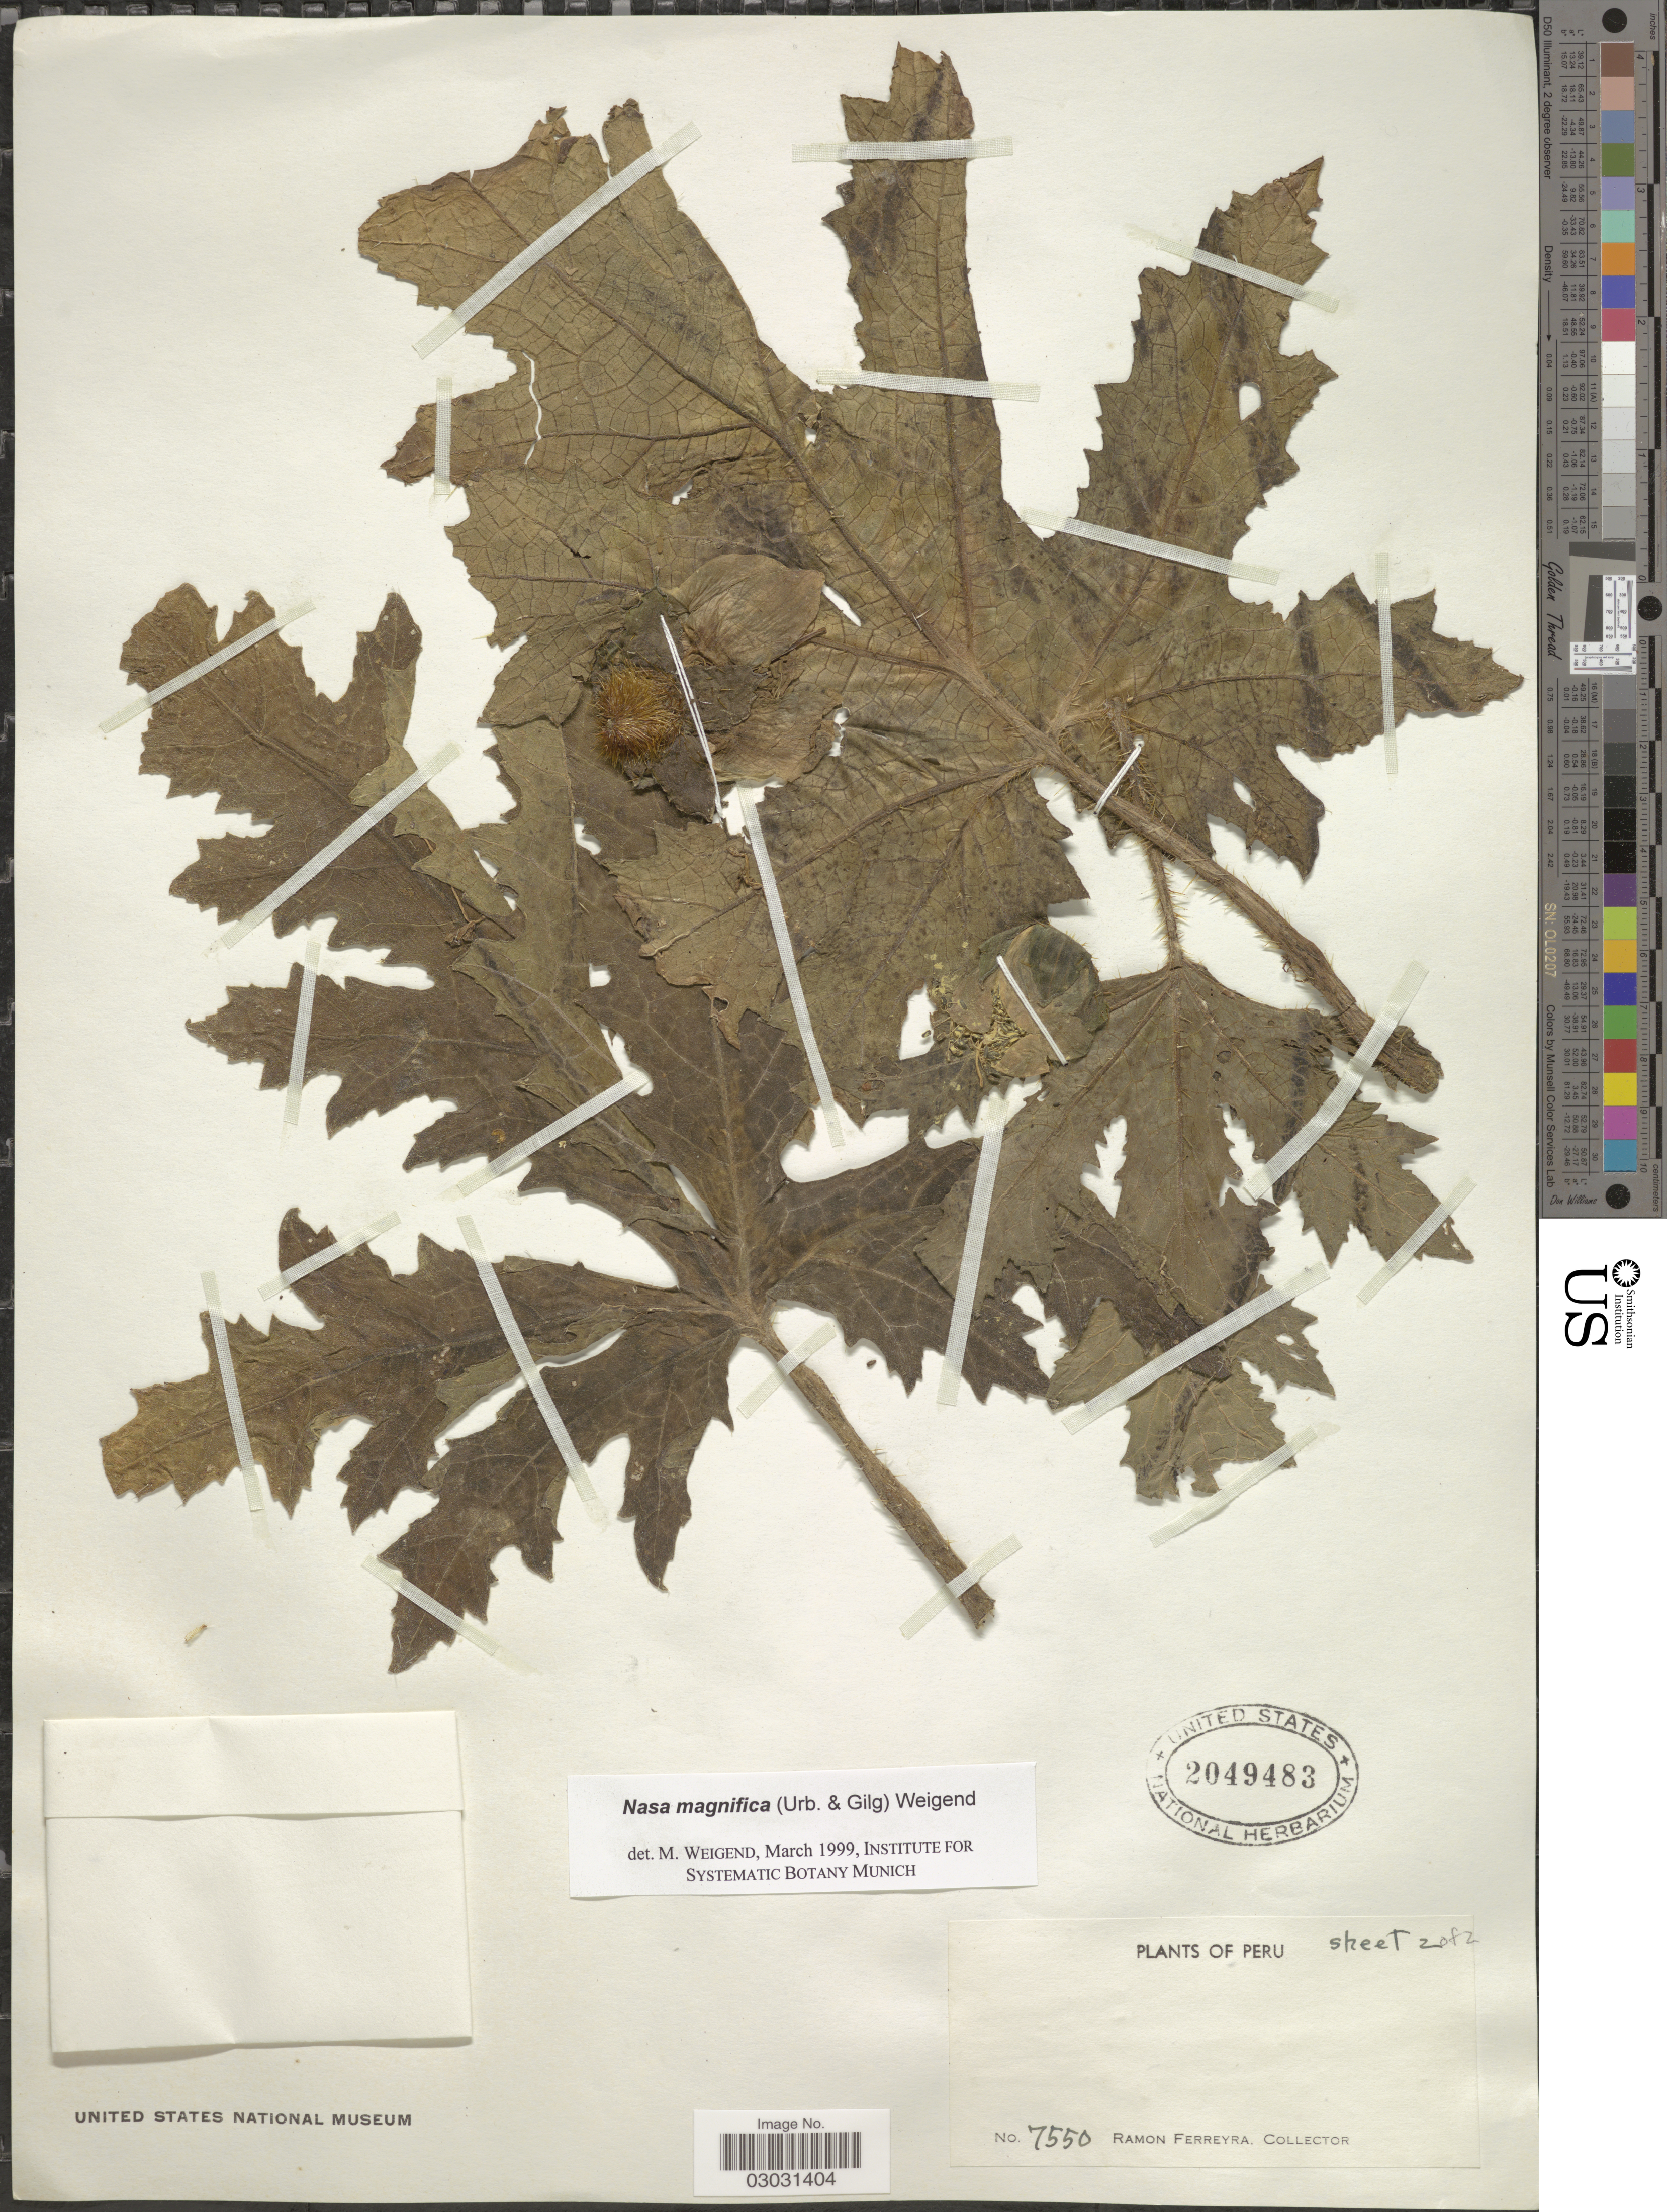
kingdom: Plantae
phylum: Tracheophyta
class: Magnoliopsida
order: Cornales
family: Loasaceae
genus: Nasa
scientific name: Nasa magnifica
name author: (Urb. & Gilg) Weigend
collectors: R. A. Ferreyra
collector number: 7550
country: Peru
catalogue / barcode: US 2049483